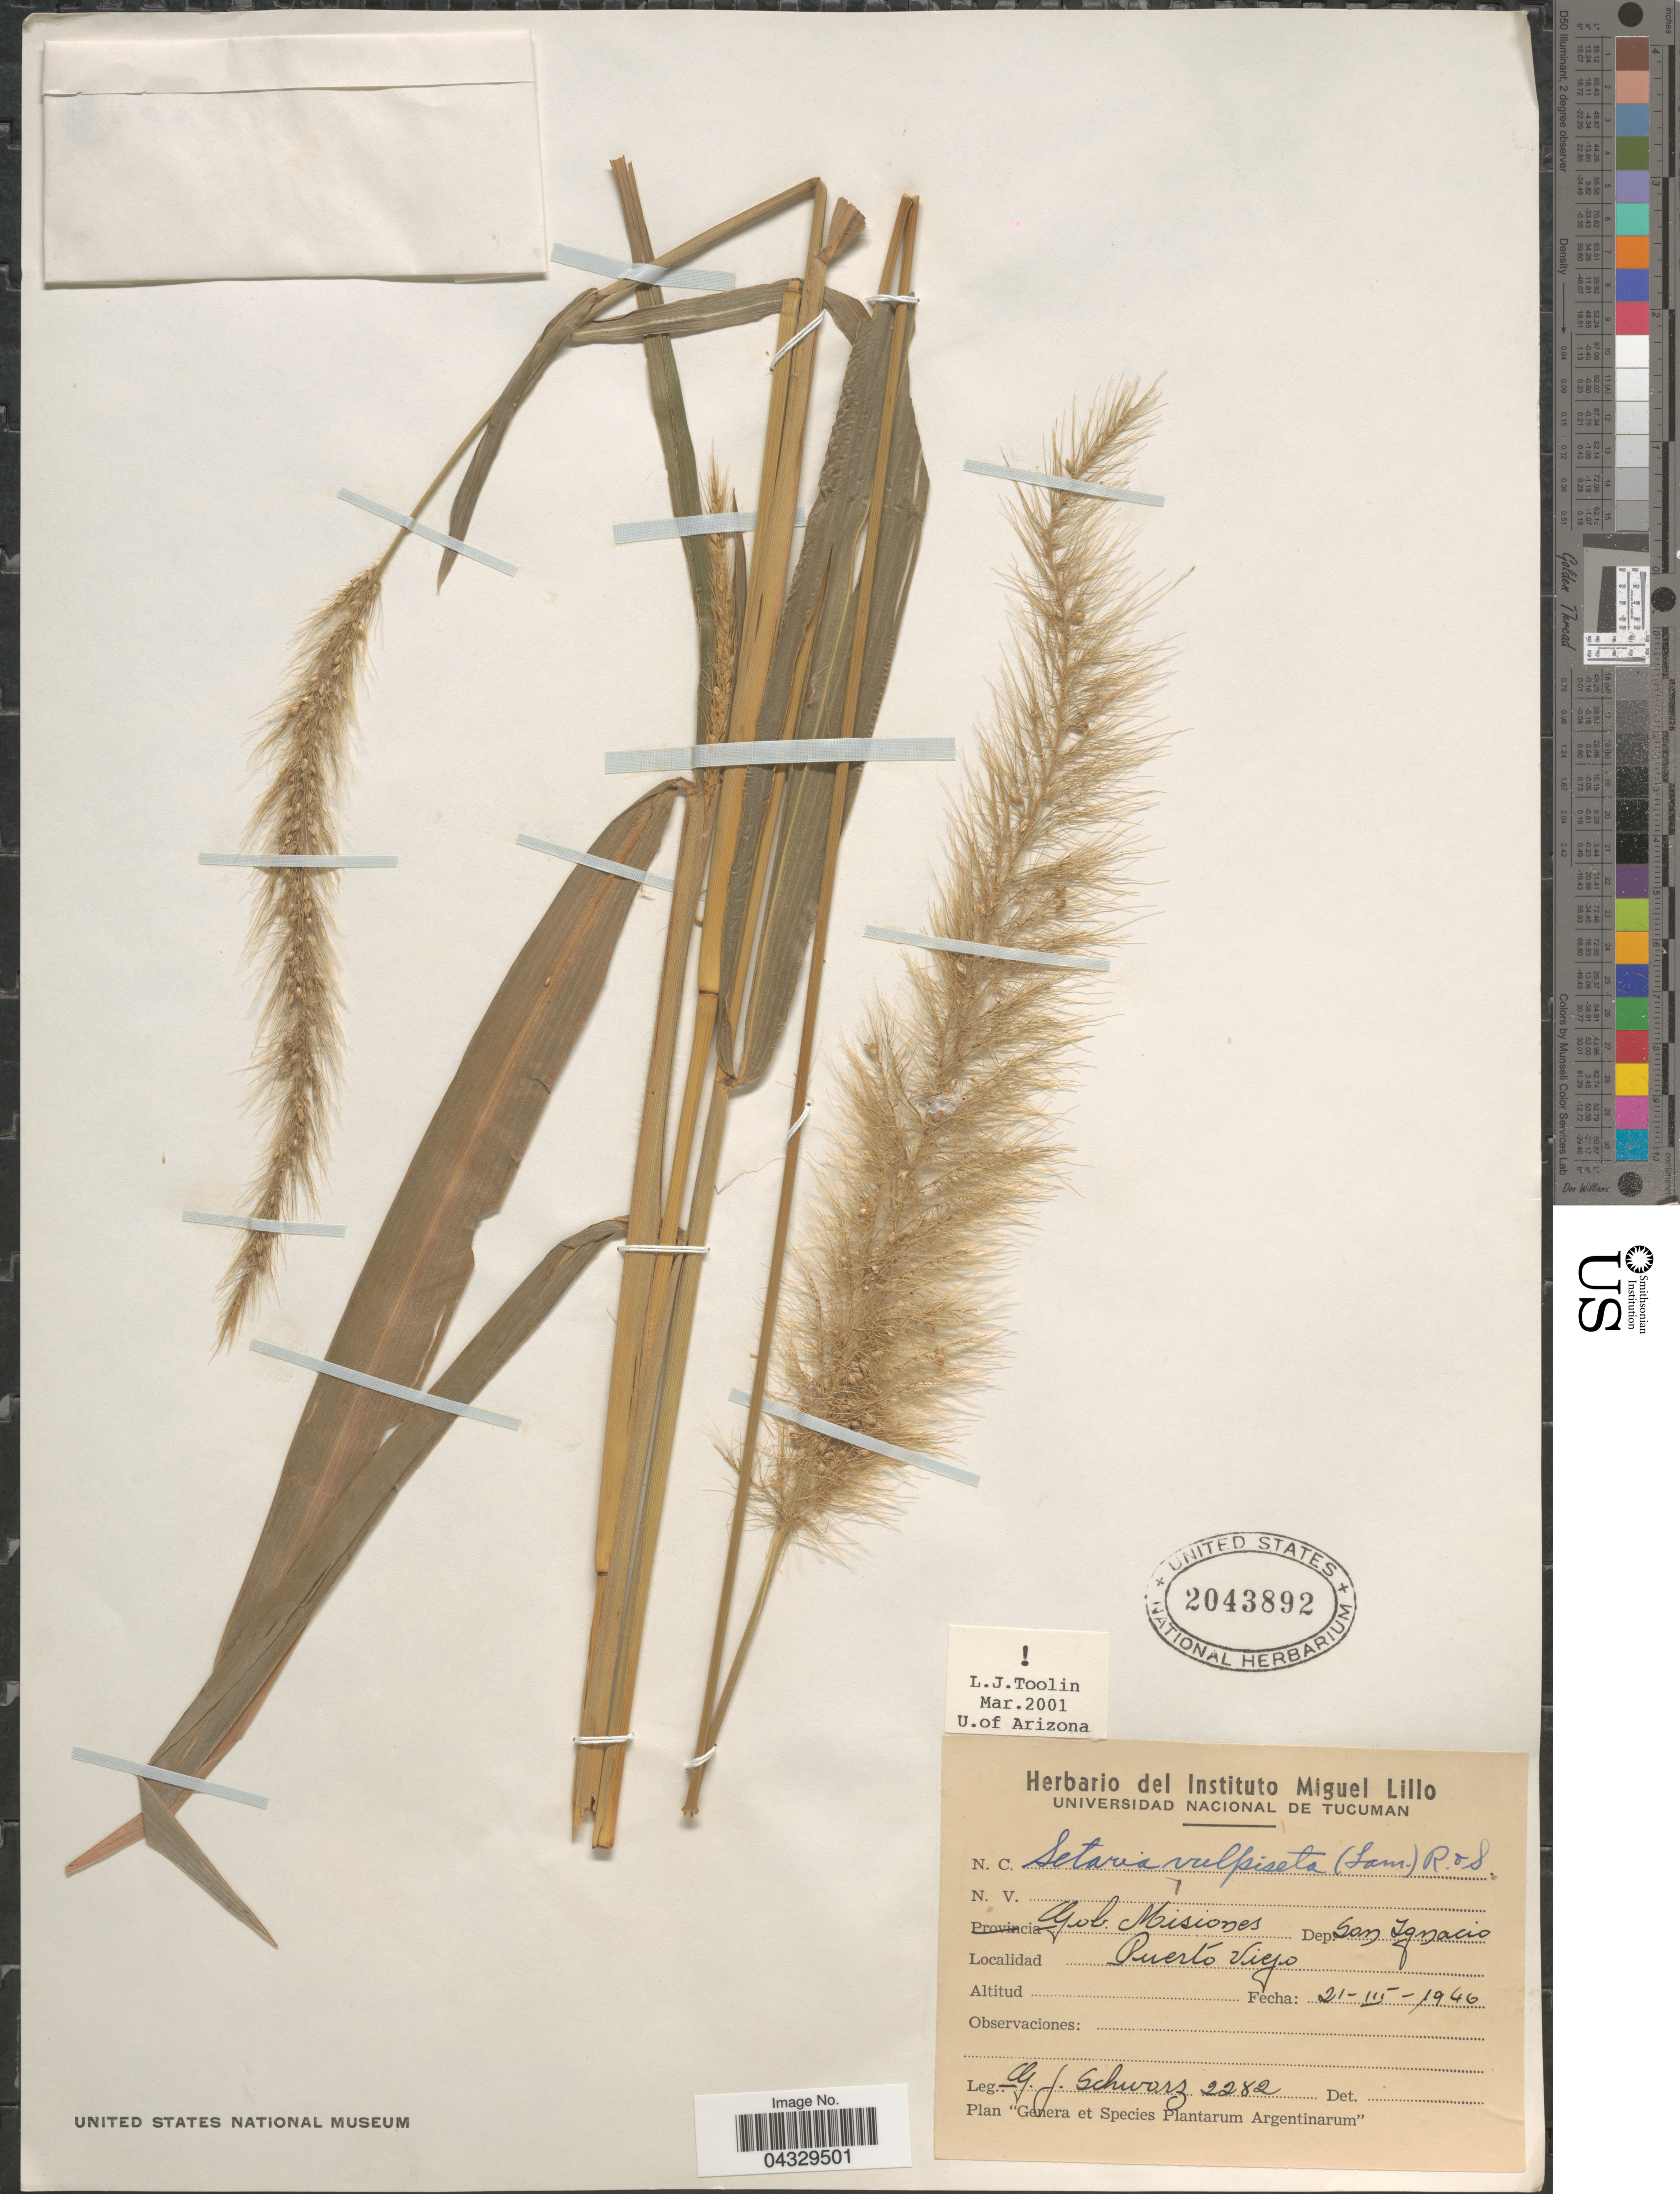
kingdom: Plantae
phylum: Tracheophyta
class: Liliopsida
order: Poales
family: Poaceae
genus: Setaria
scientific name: Setaria vulpiseta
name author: (Lam.) Roem. & Schult.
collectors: G. J. Schwarz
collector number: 2282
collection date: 1946-03-21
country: Argentina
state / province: Misiones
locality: Gob Misiones Dep. San Ignacio. Puerto Viejo.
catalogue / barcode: US 2043892